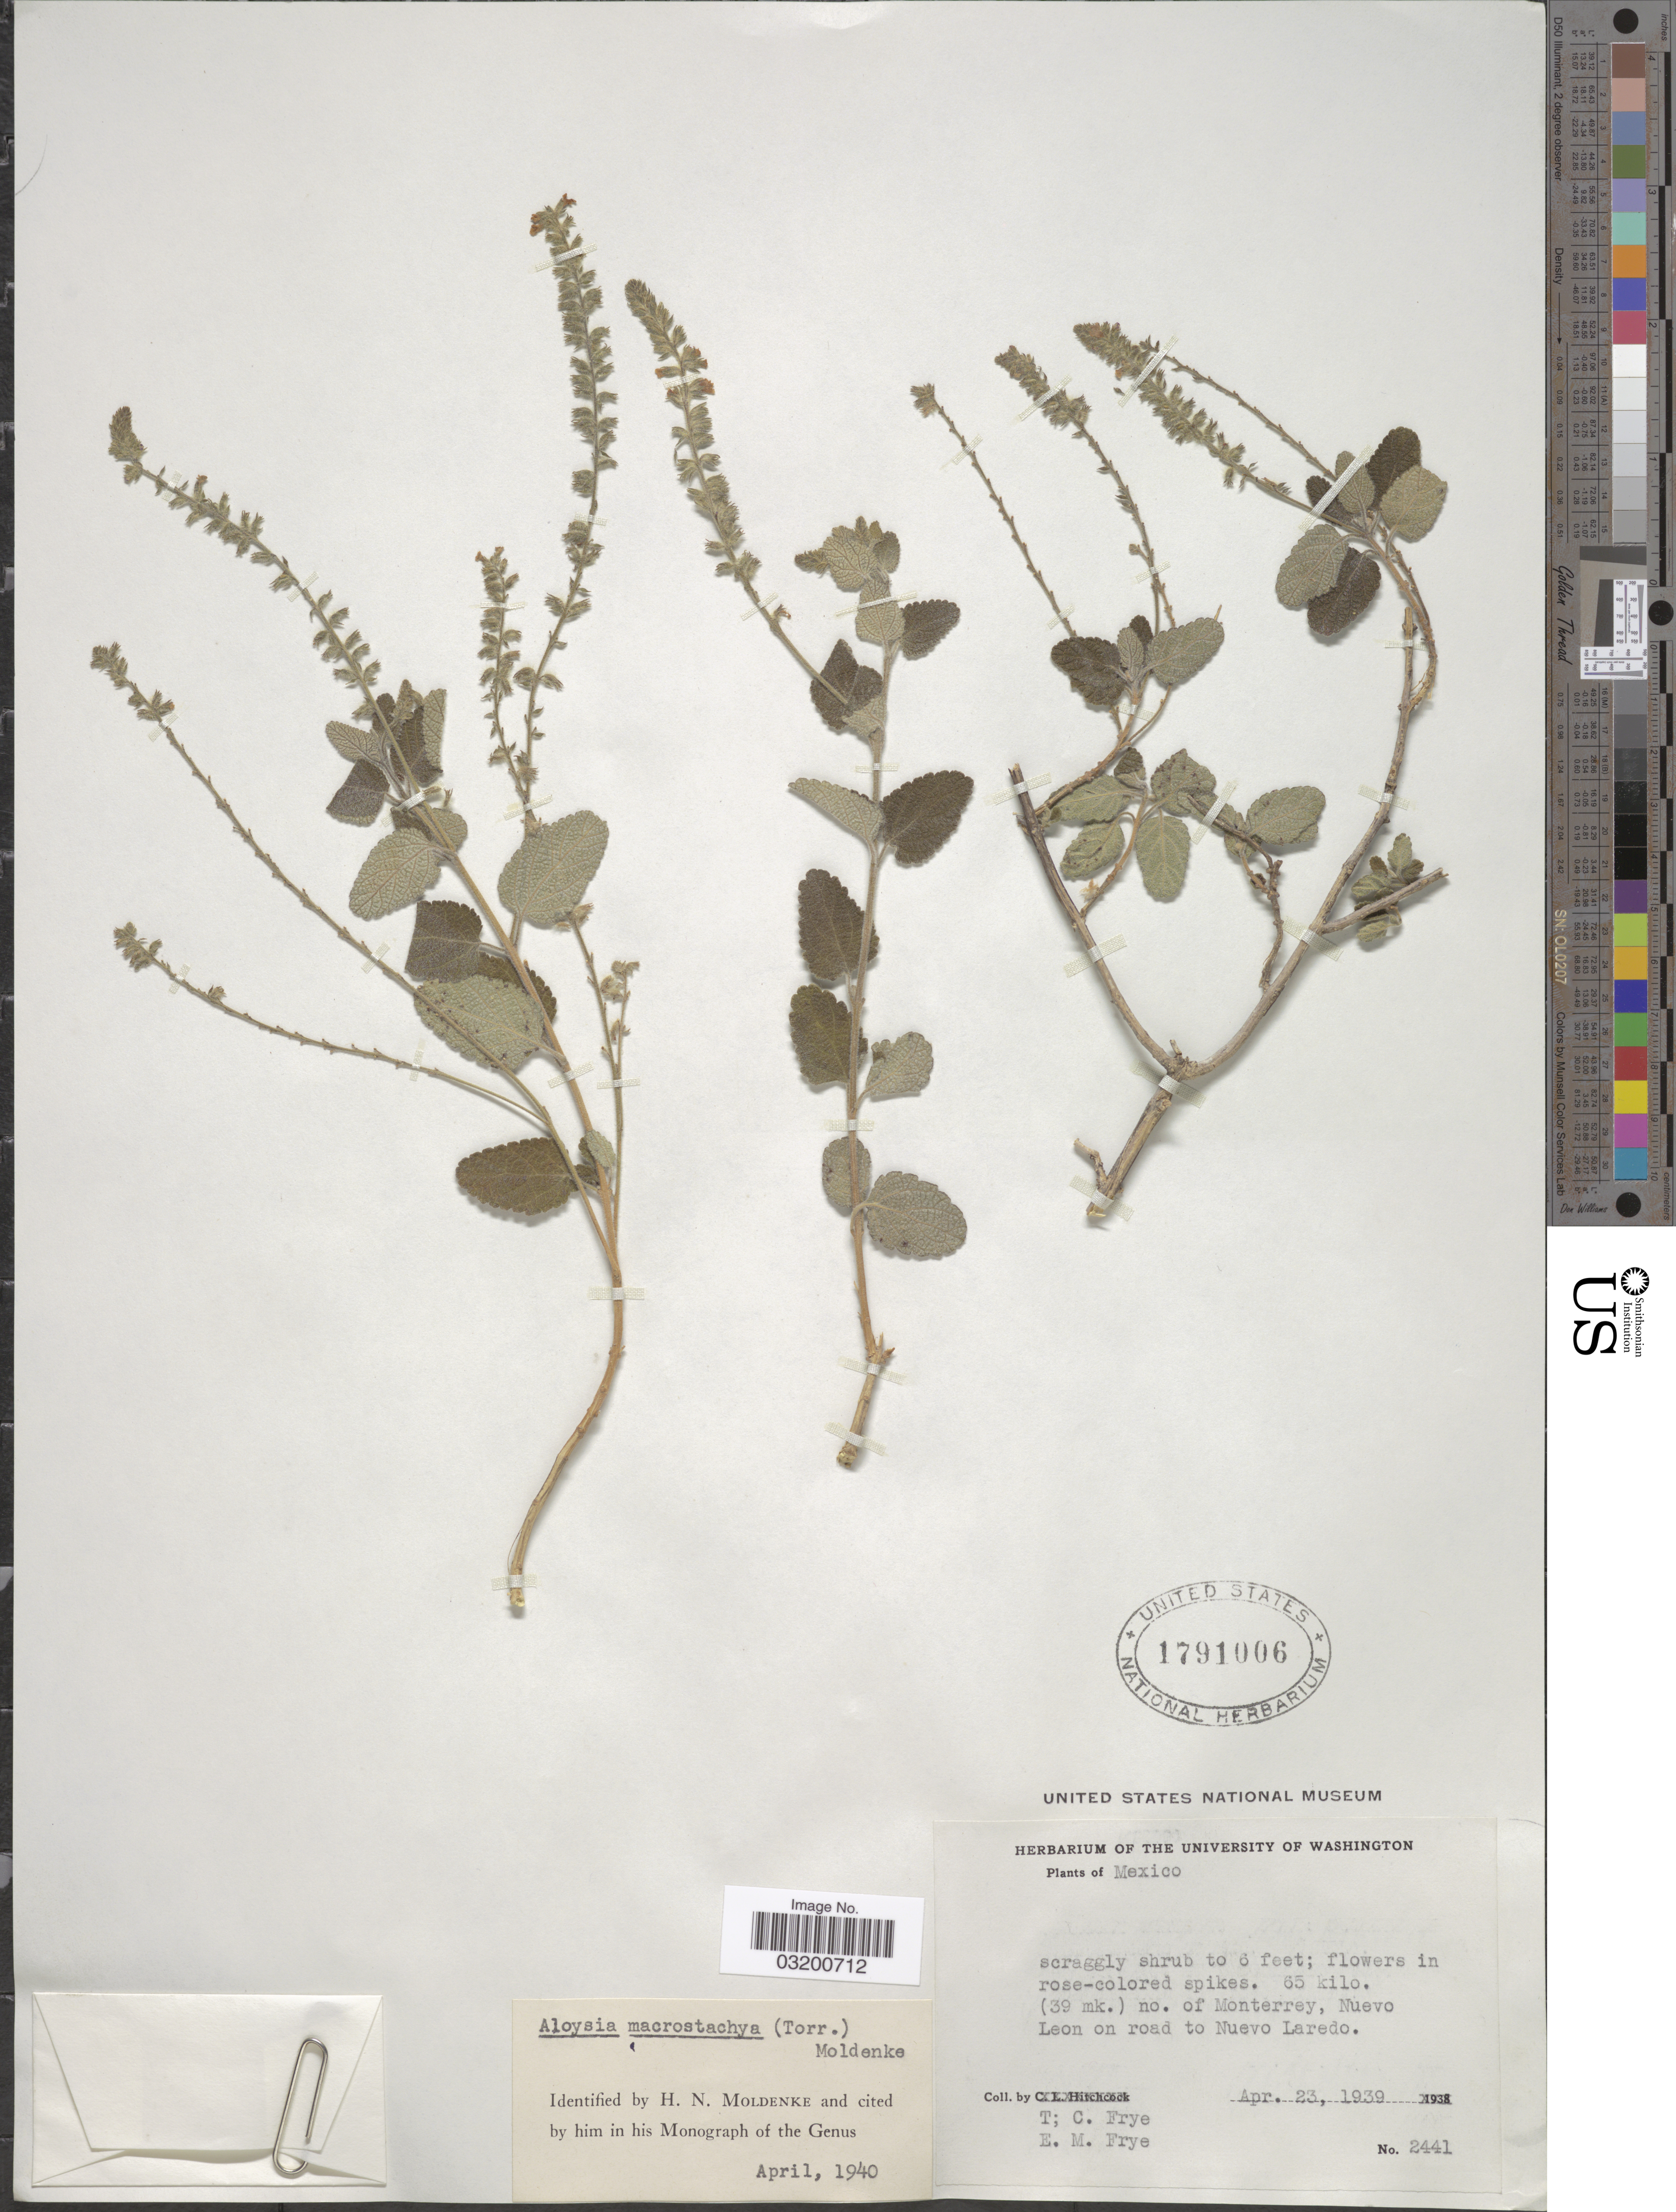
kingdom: Plantae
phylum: Tracheophyta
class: Magnoliopsida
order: Lamiales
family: Verbenaceae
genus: Aloysia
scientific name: Aloysia macrostachya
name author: (Torr.) Moldenke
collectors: T. C. Frye & E. Frye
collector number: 2441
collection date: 1939-04-23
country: Mexico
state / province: Nuevo León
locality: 65 kilo. (39 mk.) no. of Monterrey, on road to Nuevo Laredo.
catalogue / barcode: US 1791006